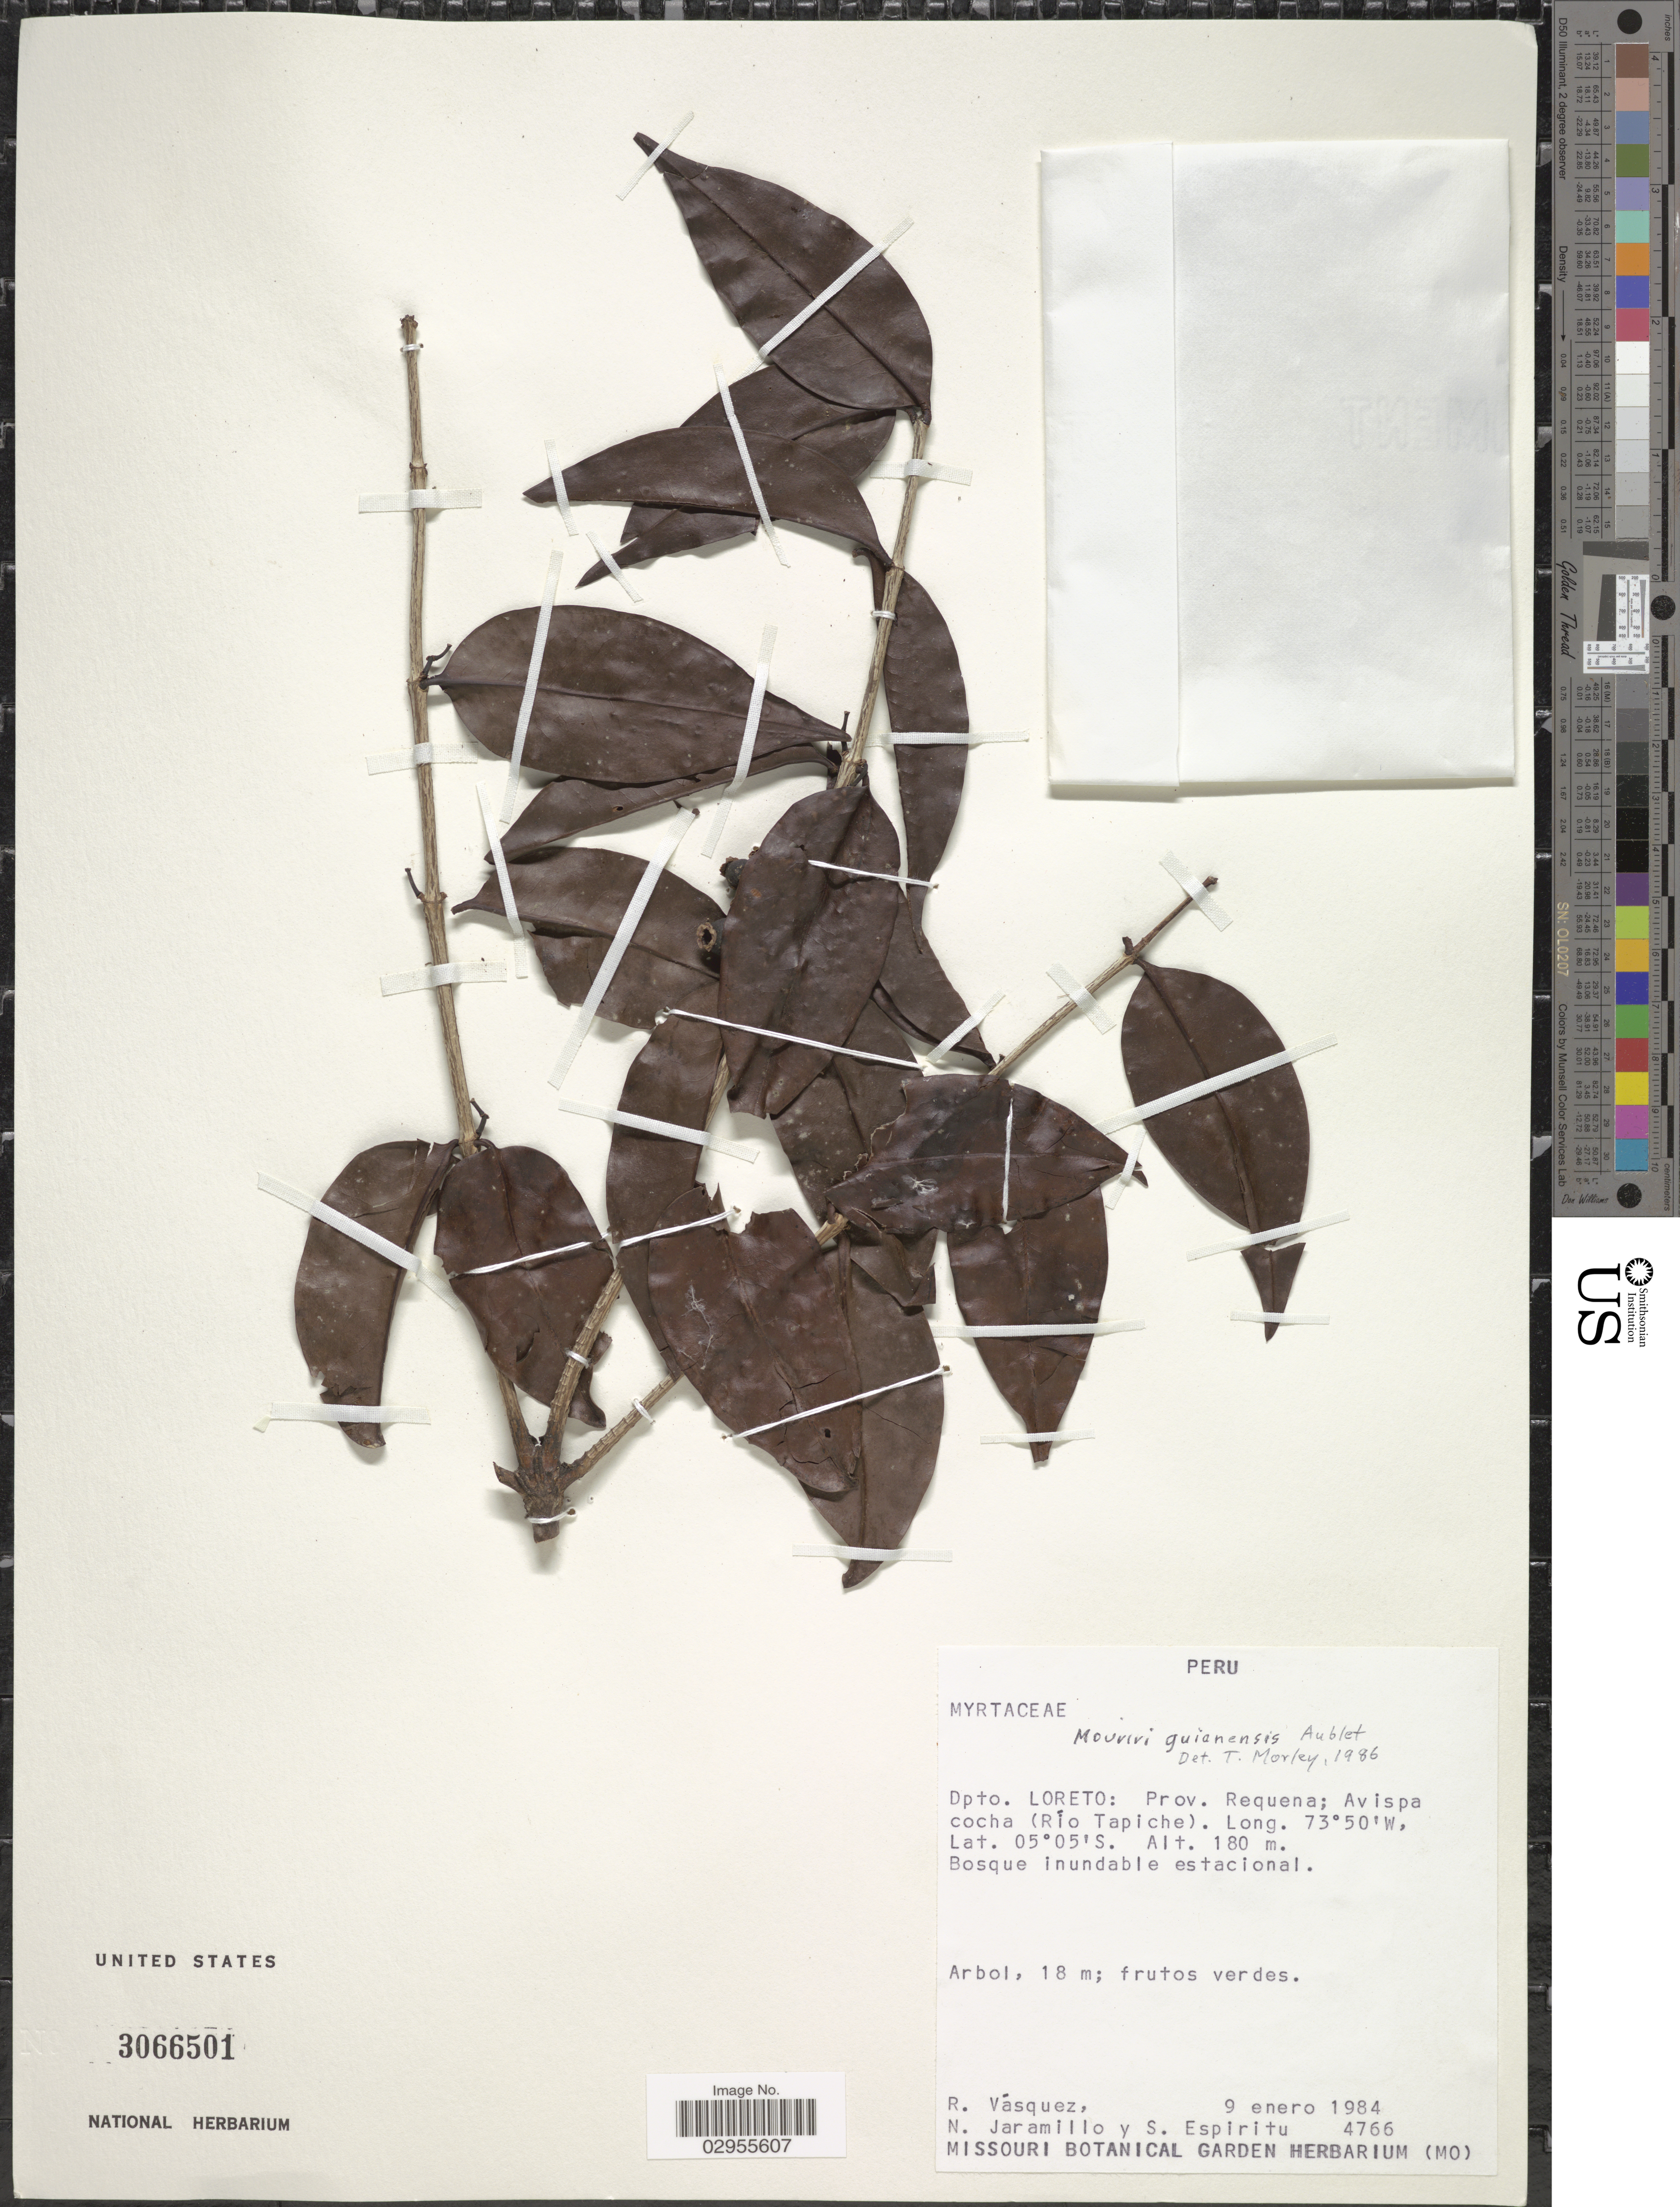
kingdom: Plantae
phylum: Tracheophyta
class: Magnoliopsida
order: Myrtales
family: Melastomataceae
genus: Mouriri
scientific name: Mouriri guianensis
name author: Aubl.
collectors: R. Vásquez, N. Jaramillo & S. Espiritu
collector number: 4766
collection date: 1984-01-09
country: Peru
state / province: Loreto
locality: Prov. Requena; Avispa cocha (Río Tapiche).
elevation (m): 180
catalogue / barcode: US 3066501